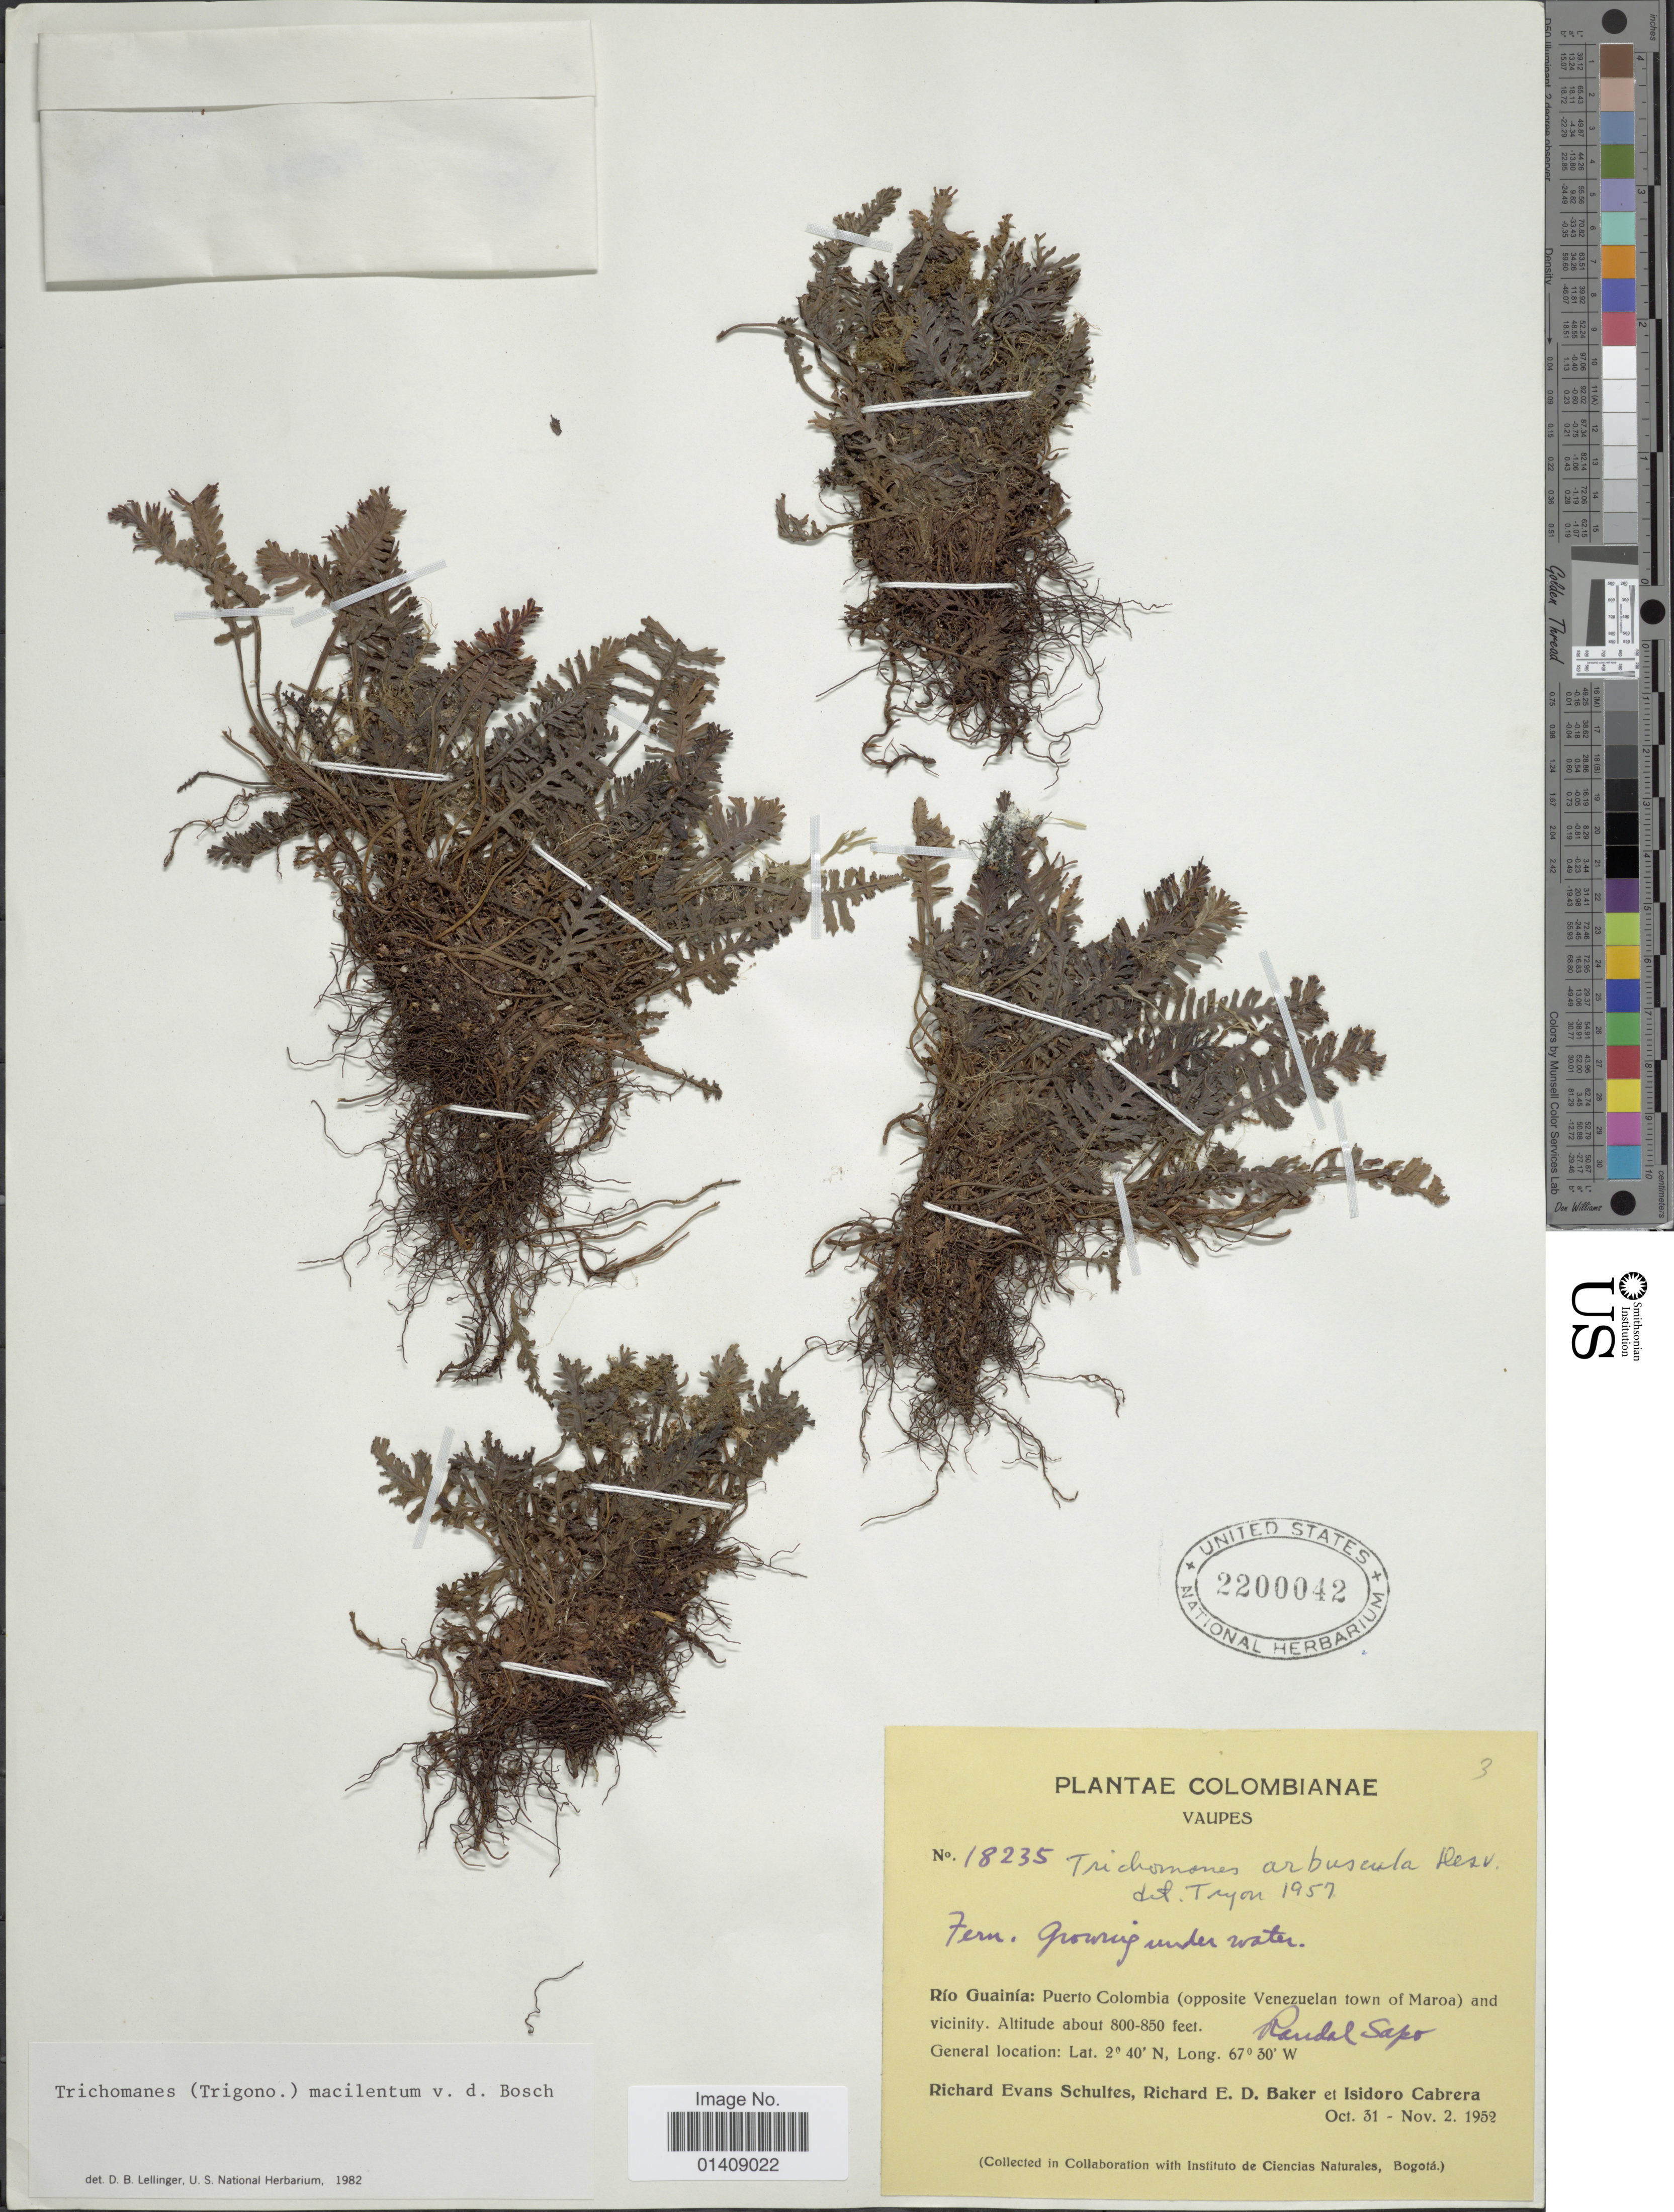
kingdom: Plantae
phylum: Tracheophyta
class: Polypodiopsida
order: Hymenophyllales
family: Hymenophyllaceae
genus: Trichomanes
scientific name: Trichomanes macilentum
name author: Bosch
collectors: R. E. Schultes, R. E. D. Baker & I. Cabrera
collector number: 18235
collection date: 1952-10-31/1952-11-02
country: Colombia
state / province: Vaupés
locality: Río Guainía: Puerto Colombia (opposite Venezuelan town of Maroa) and vicinity.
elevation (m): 244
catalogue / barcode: US 2200042